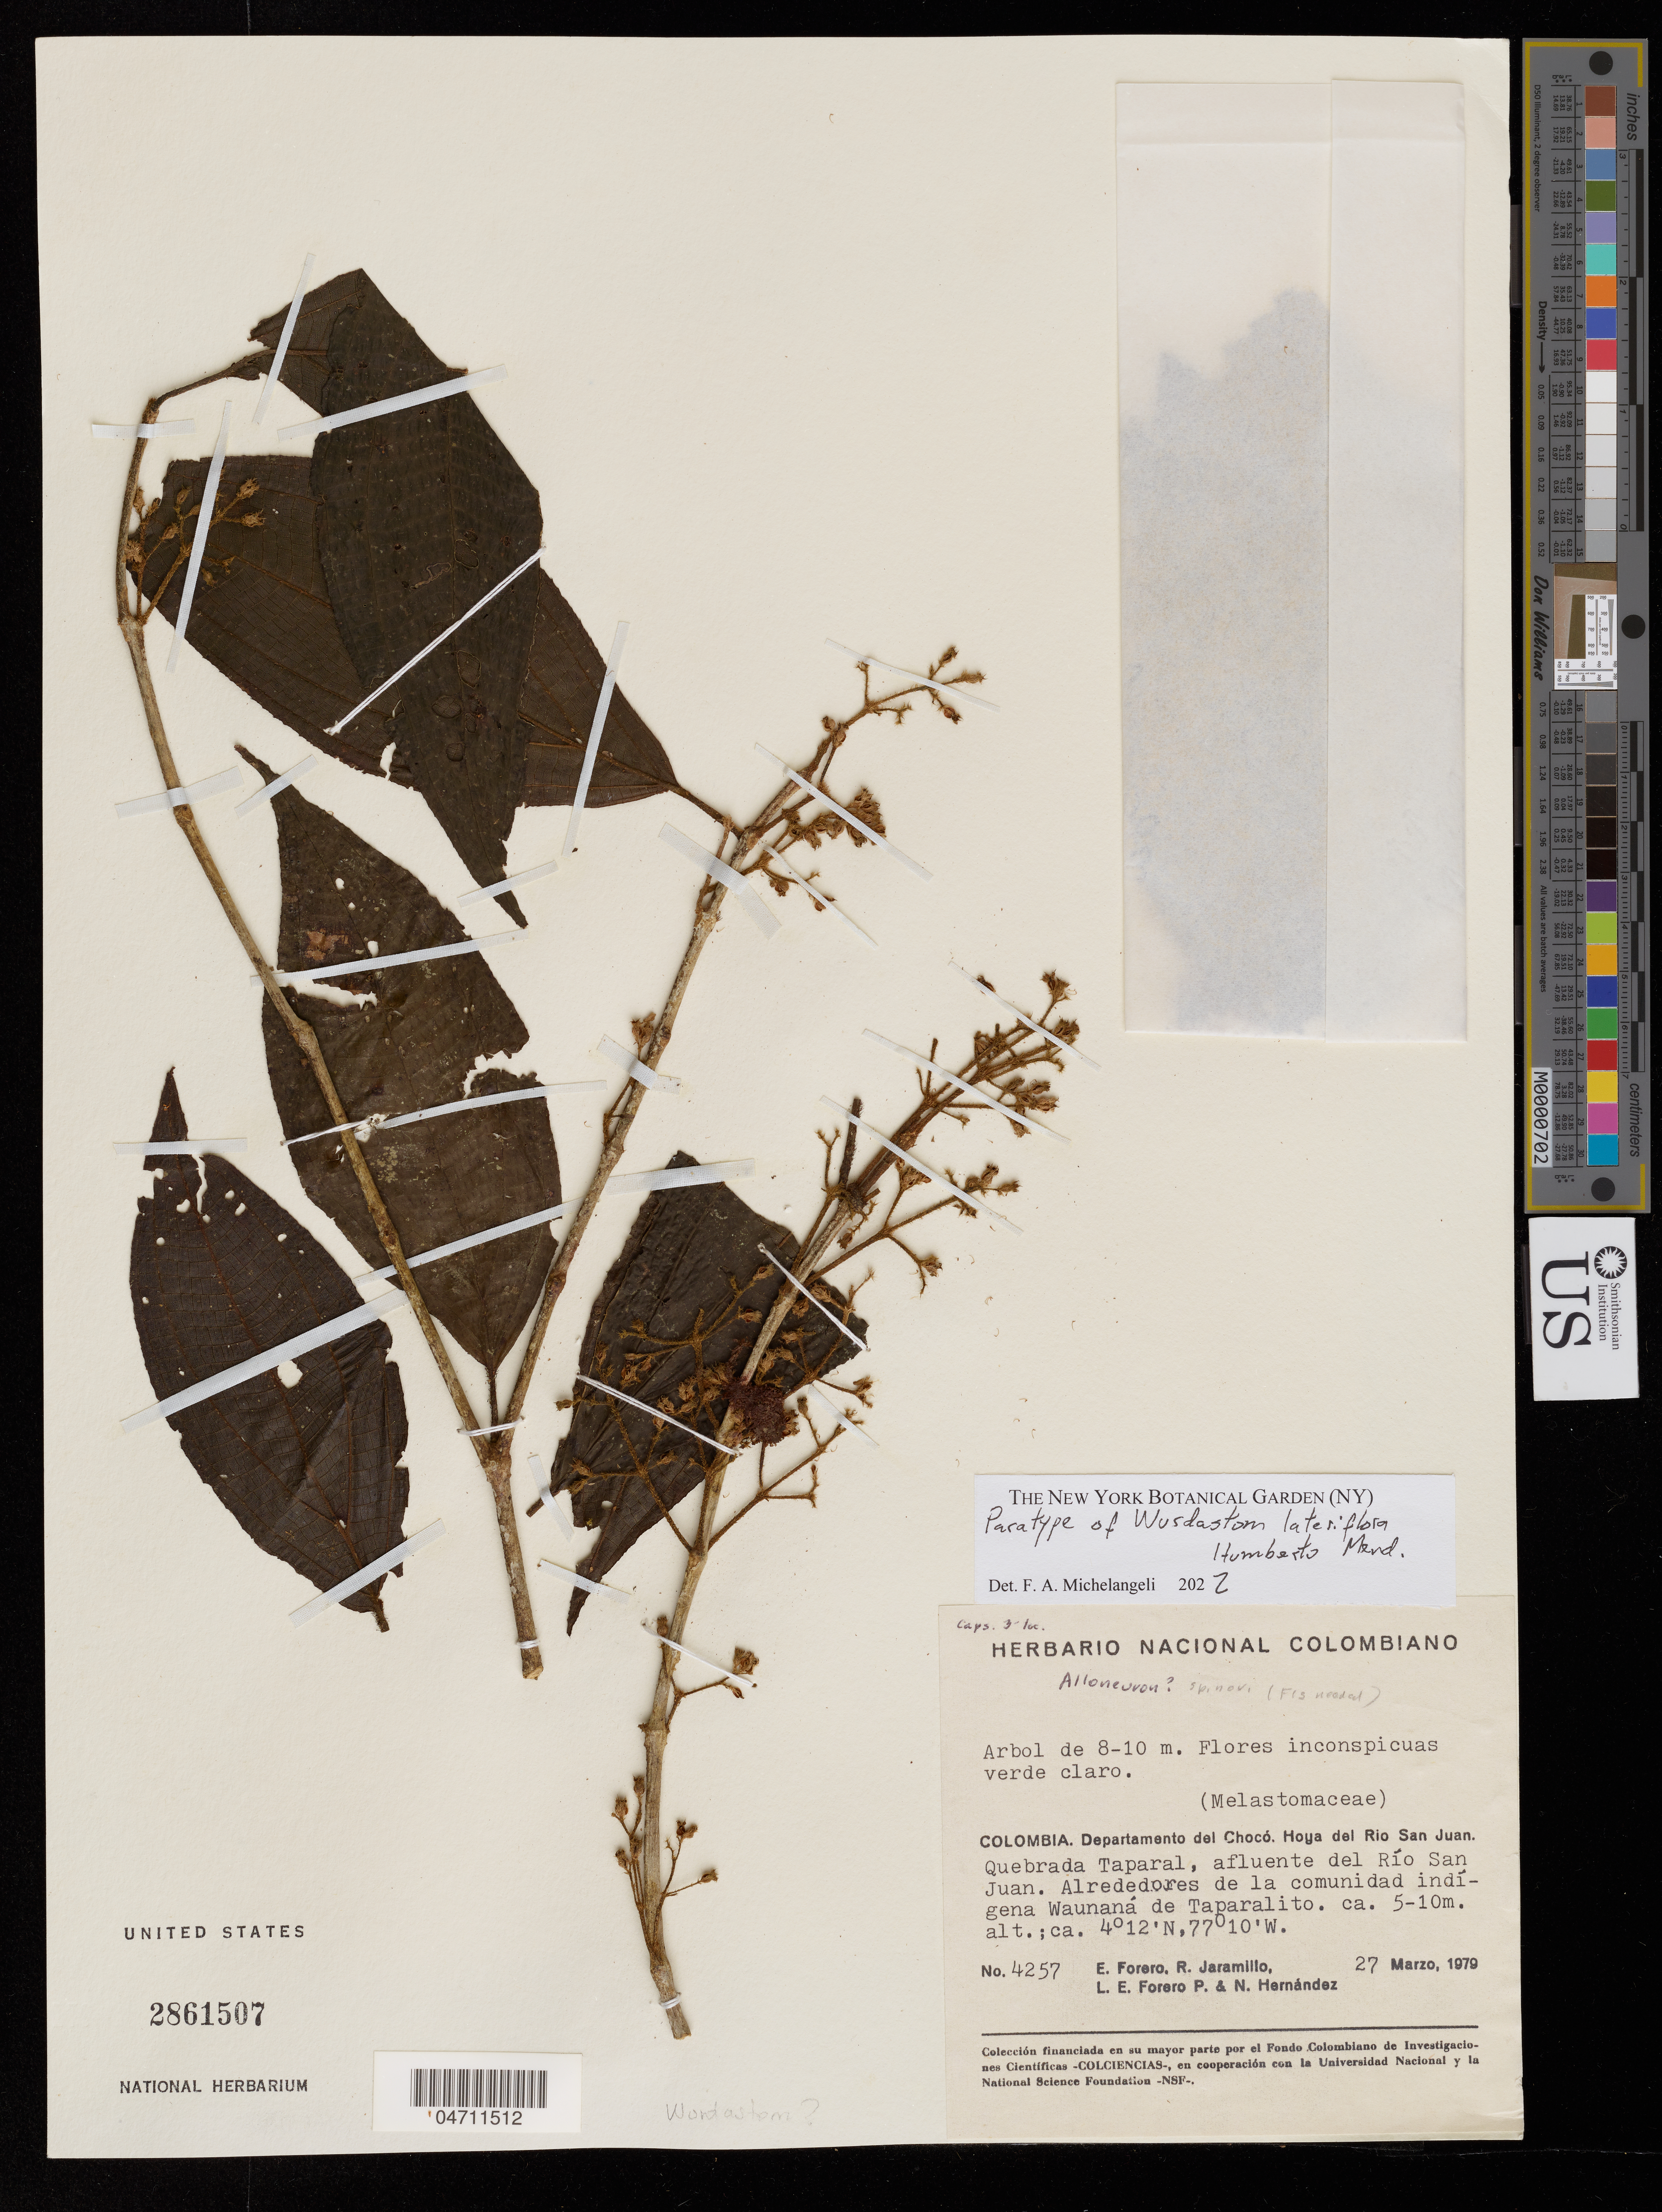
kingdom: Plantae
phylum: Tracheophyta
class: Magnoliopsida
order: Myrtales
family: Melastomataceae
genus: Wurdastom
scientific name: Wurdastom lateriflora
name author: Humberto Mend.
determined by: Michelangeli, F. A.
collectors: E. Forero, R. Jaramillo, L. E. Forero & N. Hernandez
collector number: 4257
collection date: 1979-03-27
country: Colombia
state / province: Chocó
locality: Hoya del Rio San Juan, Quebrada Taparal.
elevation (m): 5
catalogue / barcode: US 2861507